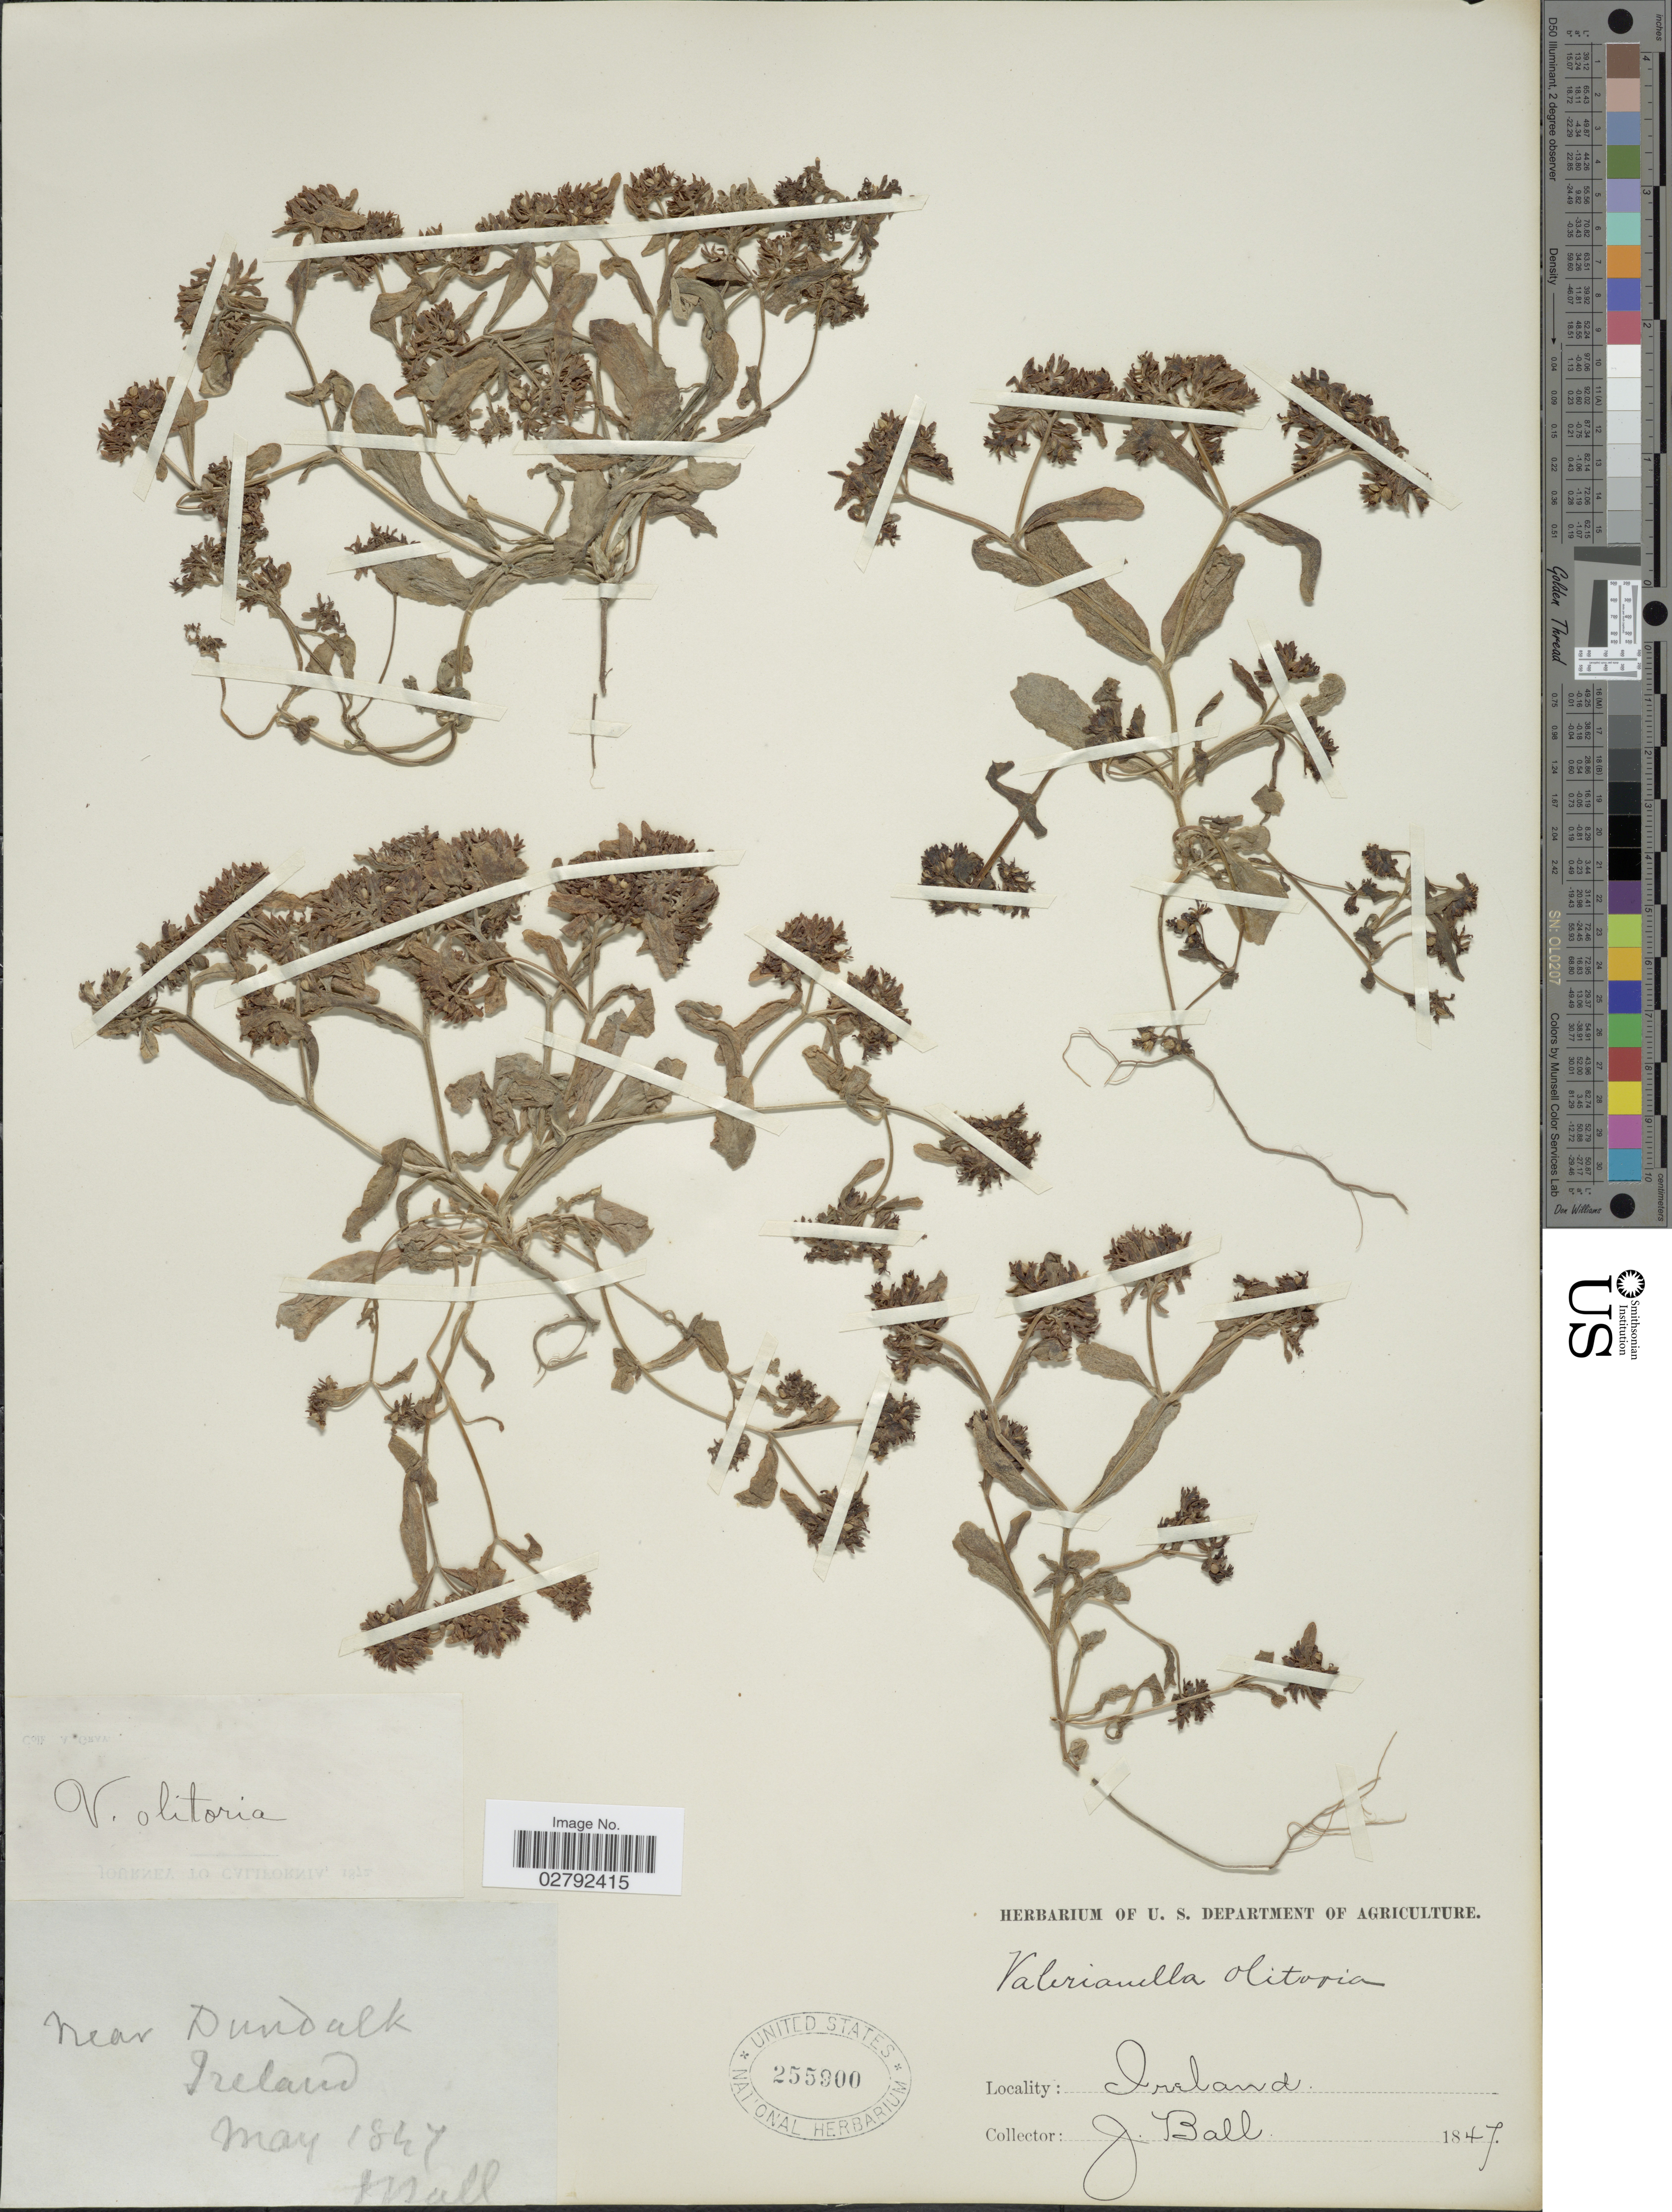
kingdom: Plantae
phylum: Tracheophyta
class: Magnoliopsida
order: Dipsacales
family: Caprifoliaceae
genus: Valerianella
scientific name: Valerianella olitoria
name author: (L.) Pollich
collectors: J. Ball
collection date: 1847-05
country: Ireland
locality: Near Dundalk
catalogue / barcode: US 255900